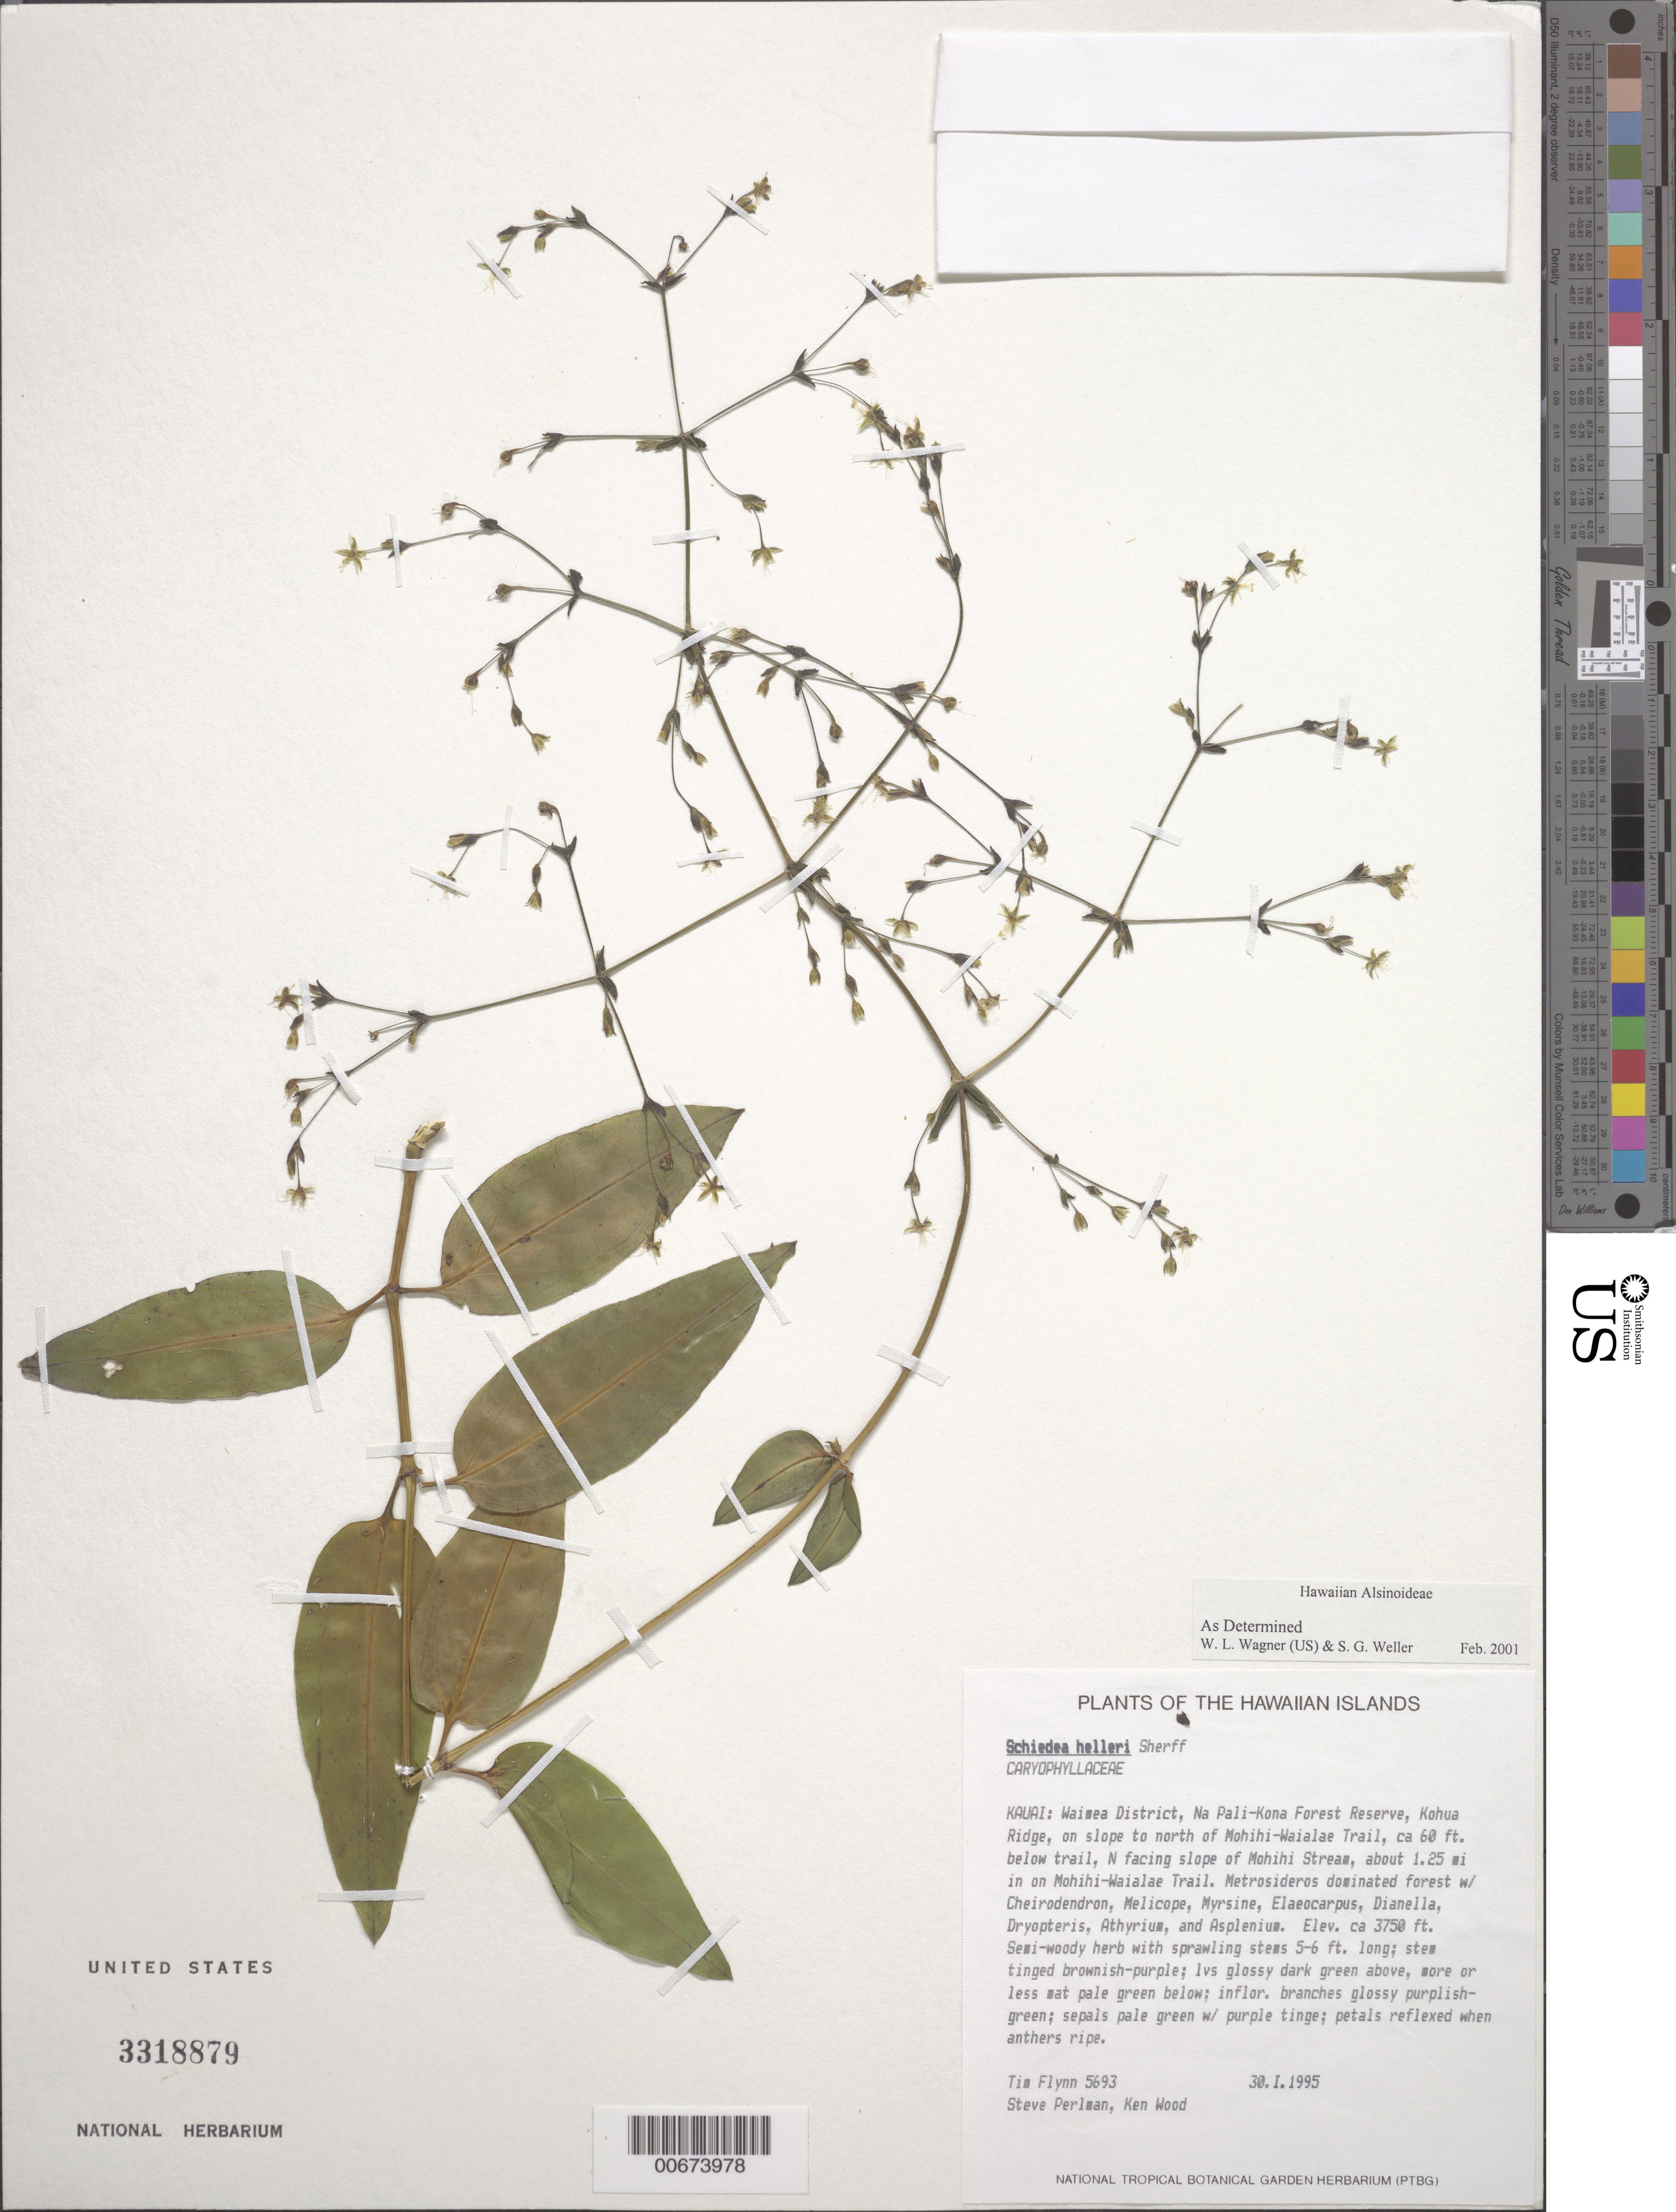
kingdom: Plantae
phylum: Tracheophyta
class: Magnoliopsida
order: Caryophyllales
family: Caryophyllaceae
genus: Schiedea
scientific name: Schiedea helleri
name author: Sherff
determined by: Wagner, W. L.; Weller, Stephen G.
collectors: T. W. Flynn, S. P. Perlman & Wood K.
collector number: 5693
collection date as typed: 30 Jan 1995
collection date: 1995-01-30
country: United States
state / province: Hawaii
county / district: Kauai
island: Kaua'i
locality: Waimea District, Na Pali-Kona Forest Reserve, Kohua Ridge, on slope to N of Mohihi-Waialae Trail, ca. 60 ft below trail.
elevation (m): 1143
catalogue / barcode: US 3318879